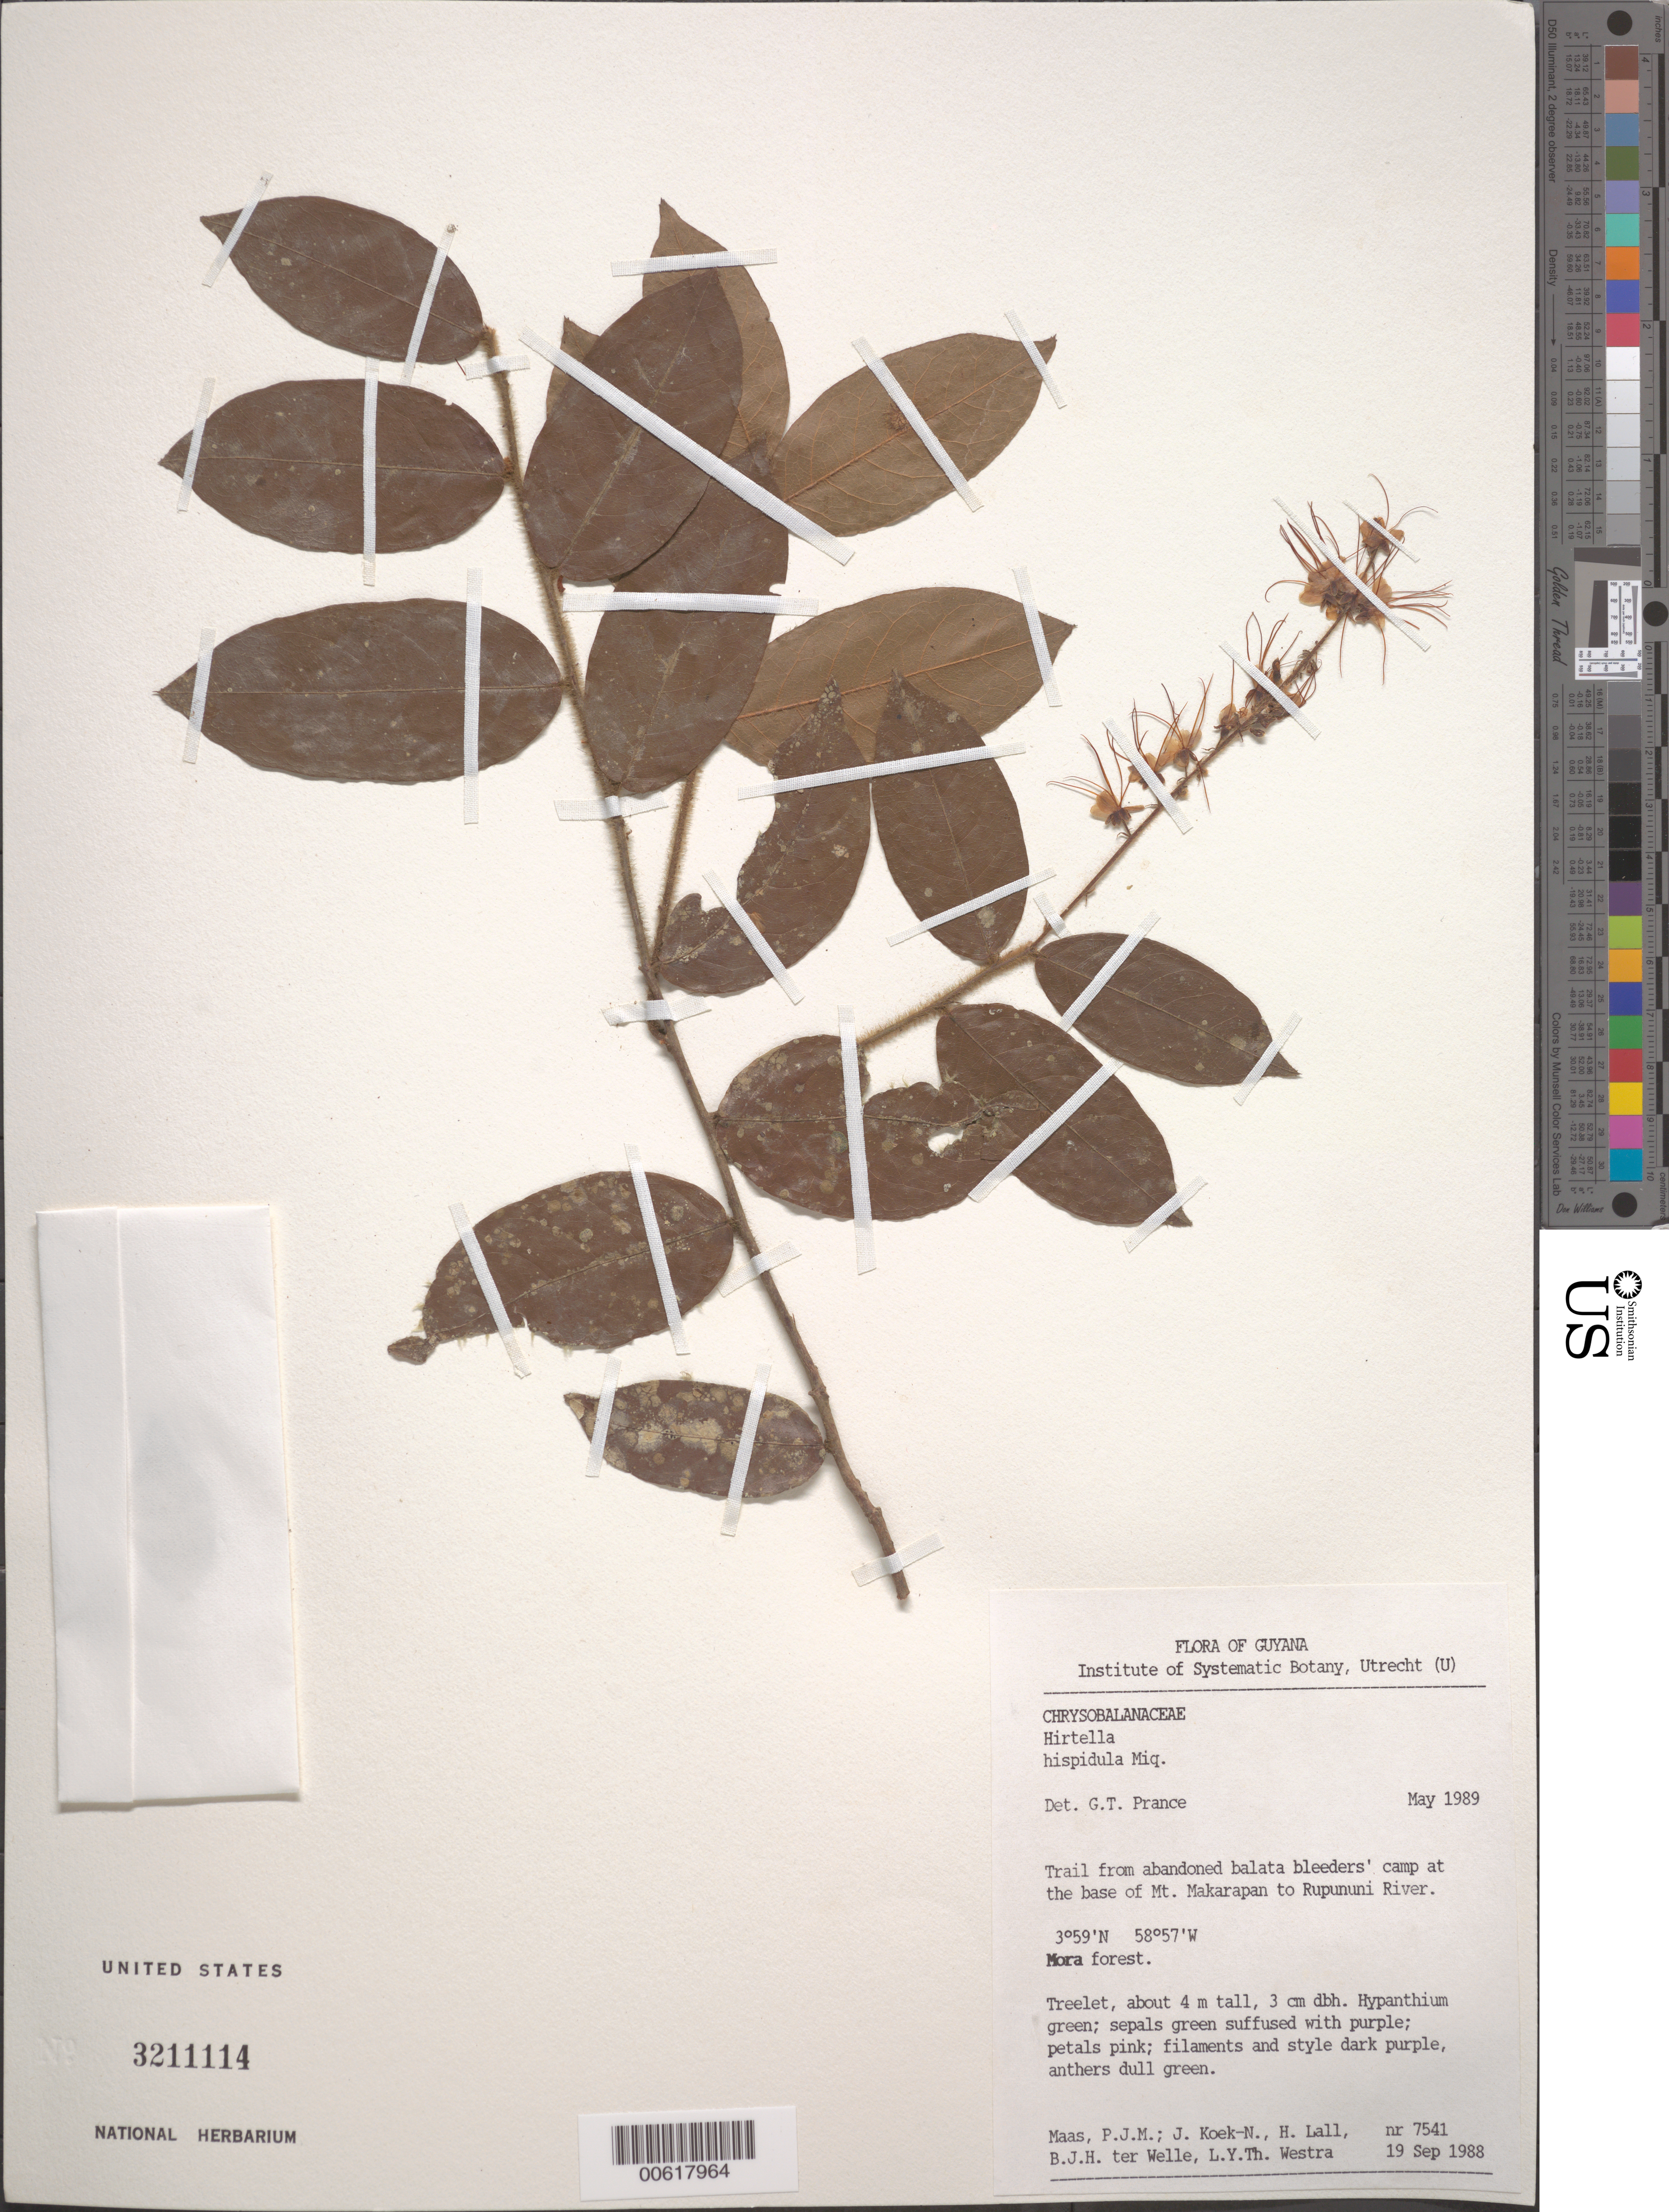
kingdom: Plantae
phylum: Tracheophyta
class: Magnoliopsida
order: Malpighiales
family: Chrysobalanaceae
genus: Hirtella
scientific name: Hirtella hispidula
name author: Miq.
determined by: Prance, G. T.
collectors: P. Maas, J. Koek-Noorman, H. Lall, B. Welle & L. Y. T. Westra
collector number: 7541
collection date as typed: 19-Sep-88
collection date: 1988-09-19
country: Guyana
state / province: U. Takutu-U. Essequibo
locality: Mt. Makarapan, trail from abandoned balata bleeder camp to top of mt.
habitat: Mora forest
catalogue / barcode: US 3211114